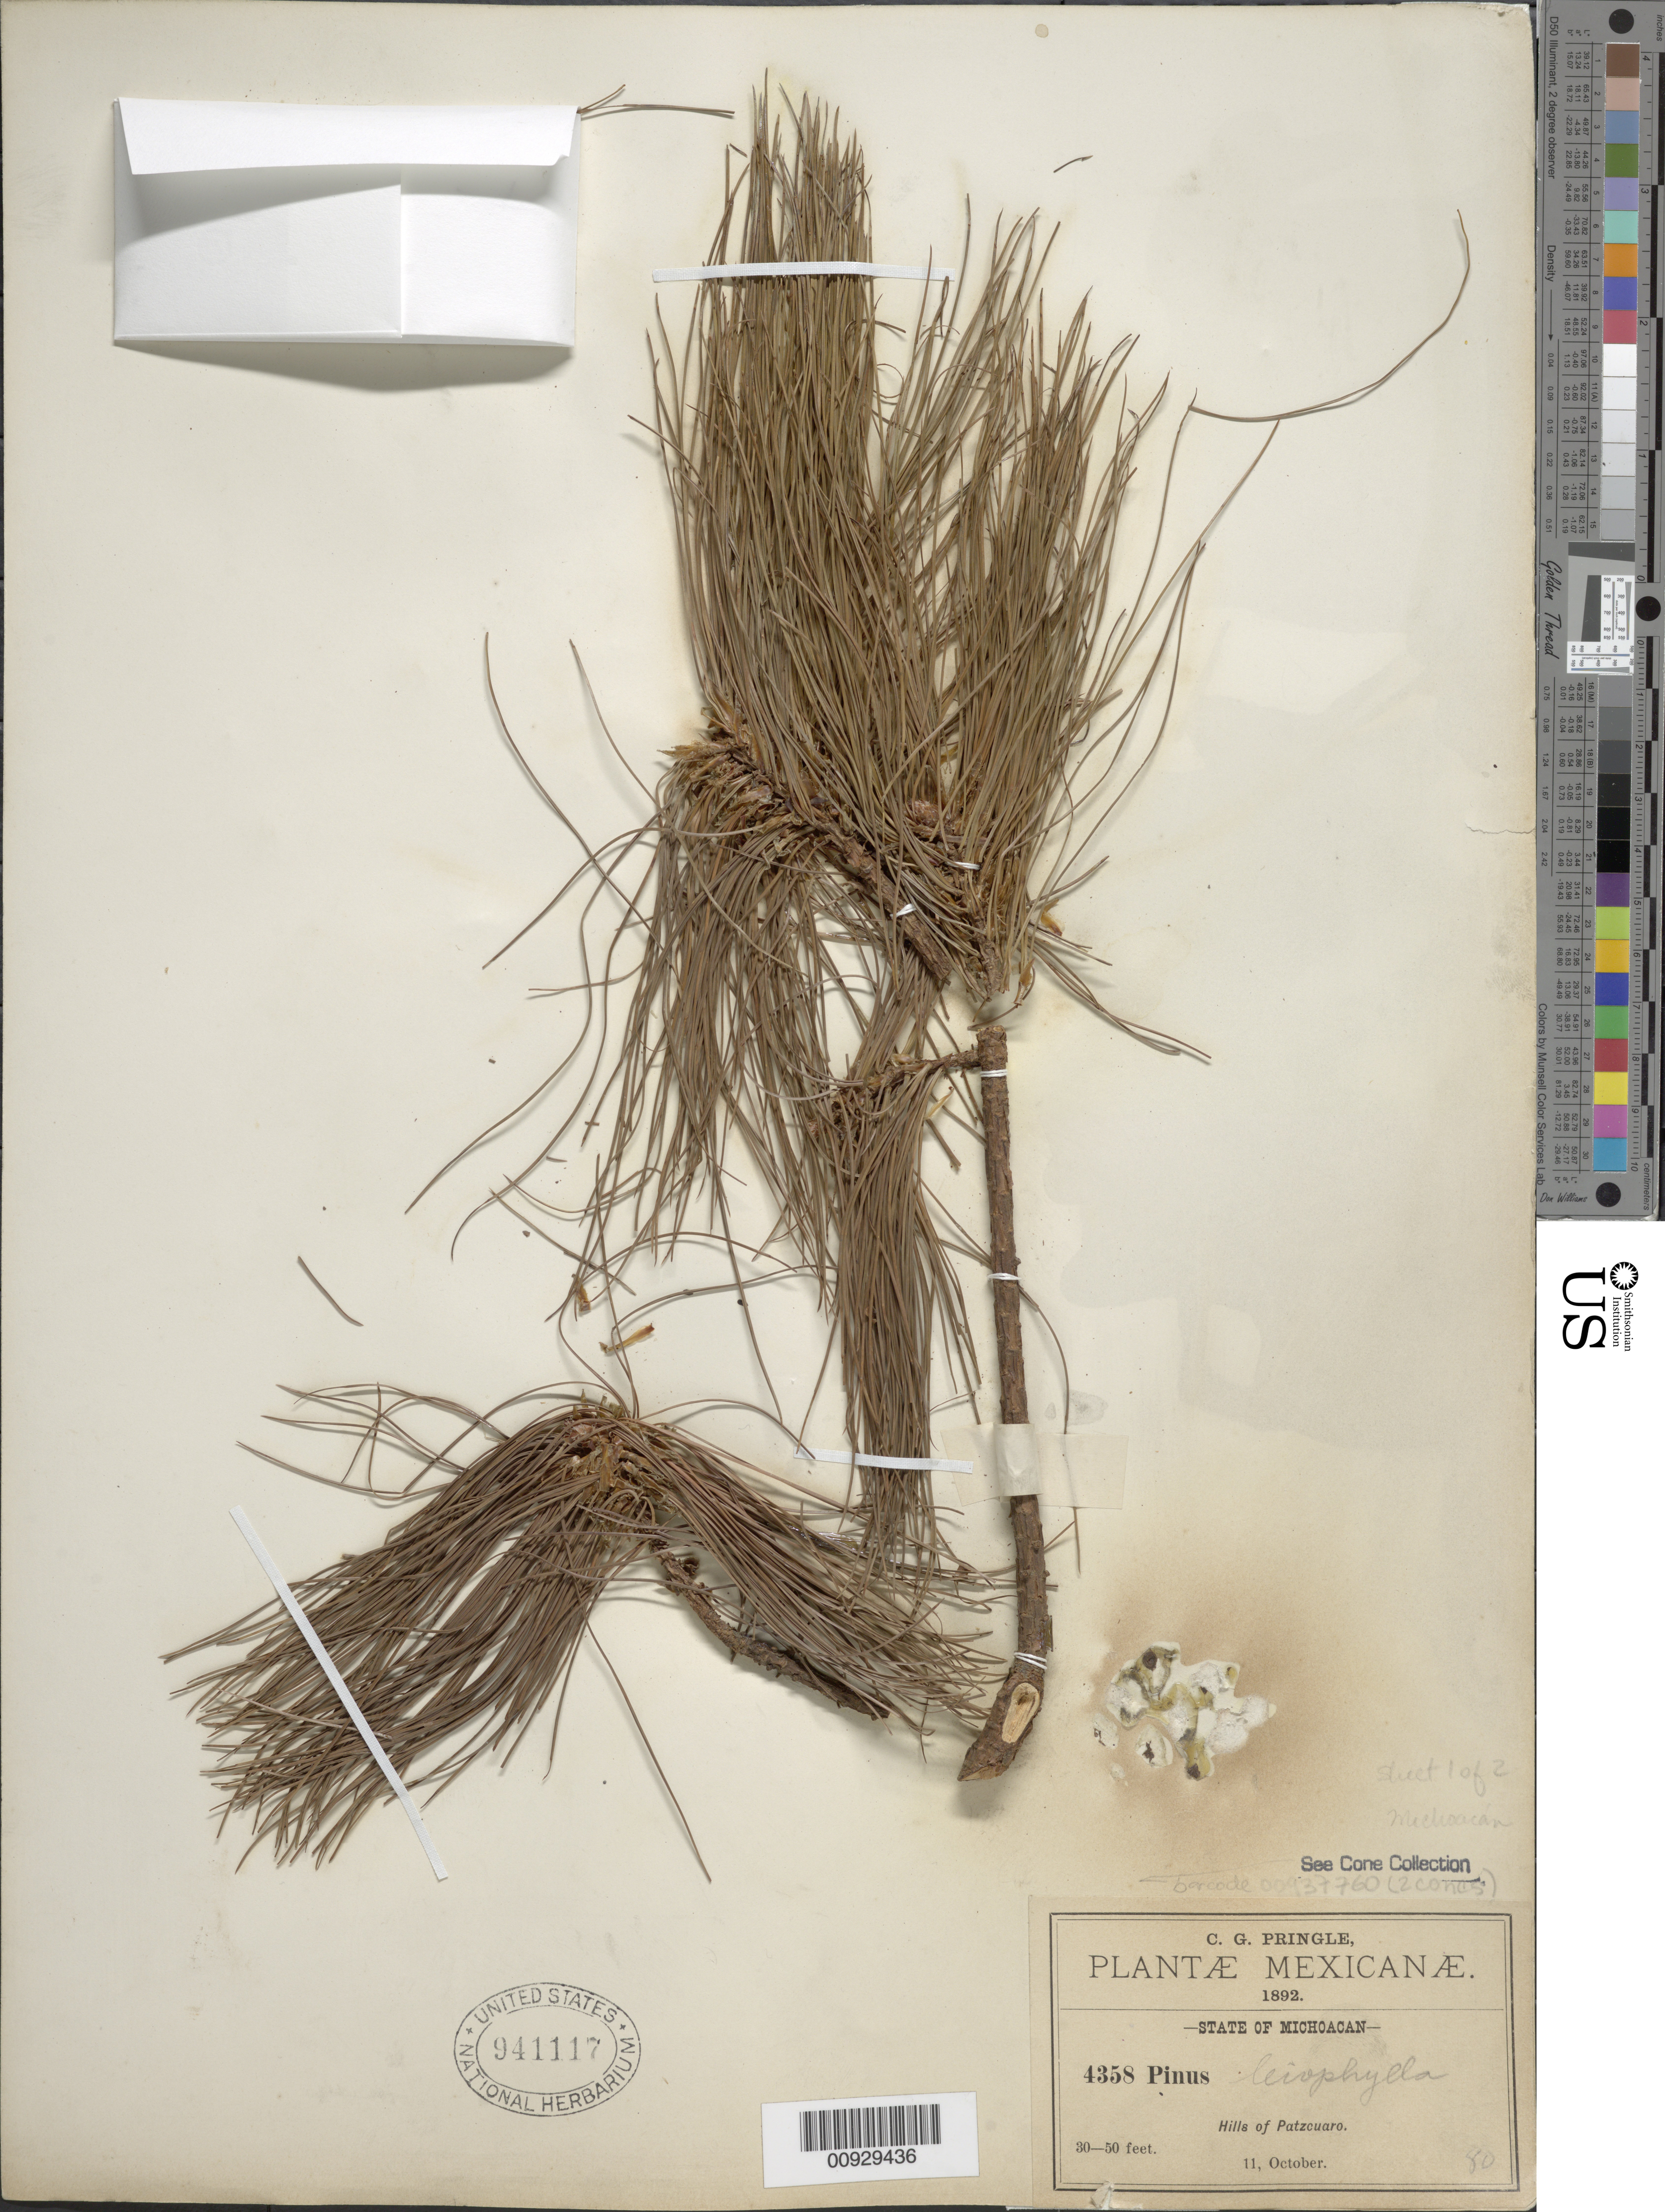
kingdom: Plantae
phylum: Tracheophyta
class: Pinopsida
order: Pinales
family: Pinaceae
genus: Pinus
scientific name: Pinus leiophylla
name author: Schiede ex Schltdl. & Cham.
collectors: C. G. Pringle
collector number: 4358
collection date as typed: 11 Oct 1892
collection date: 1892-10-11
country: Mexico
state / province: Michoacán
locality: Hills of Patzcuaro.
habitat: Hills.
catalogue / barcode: US 941117